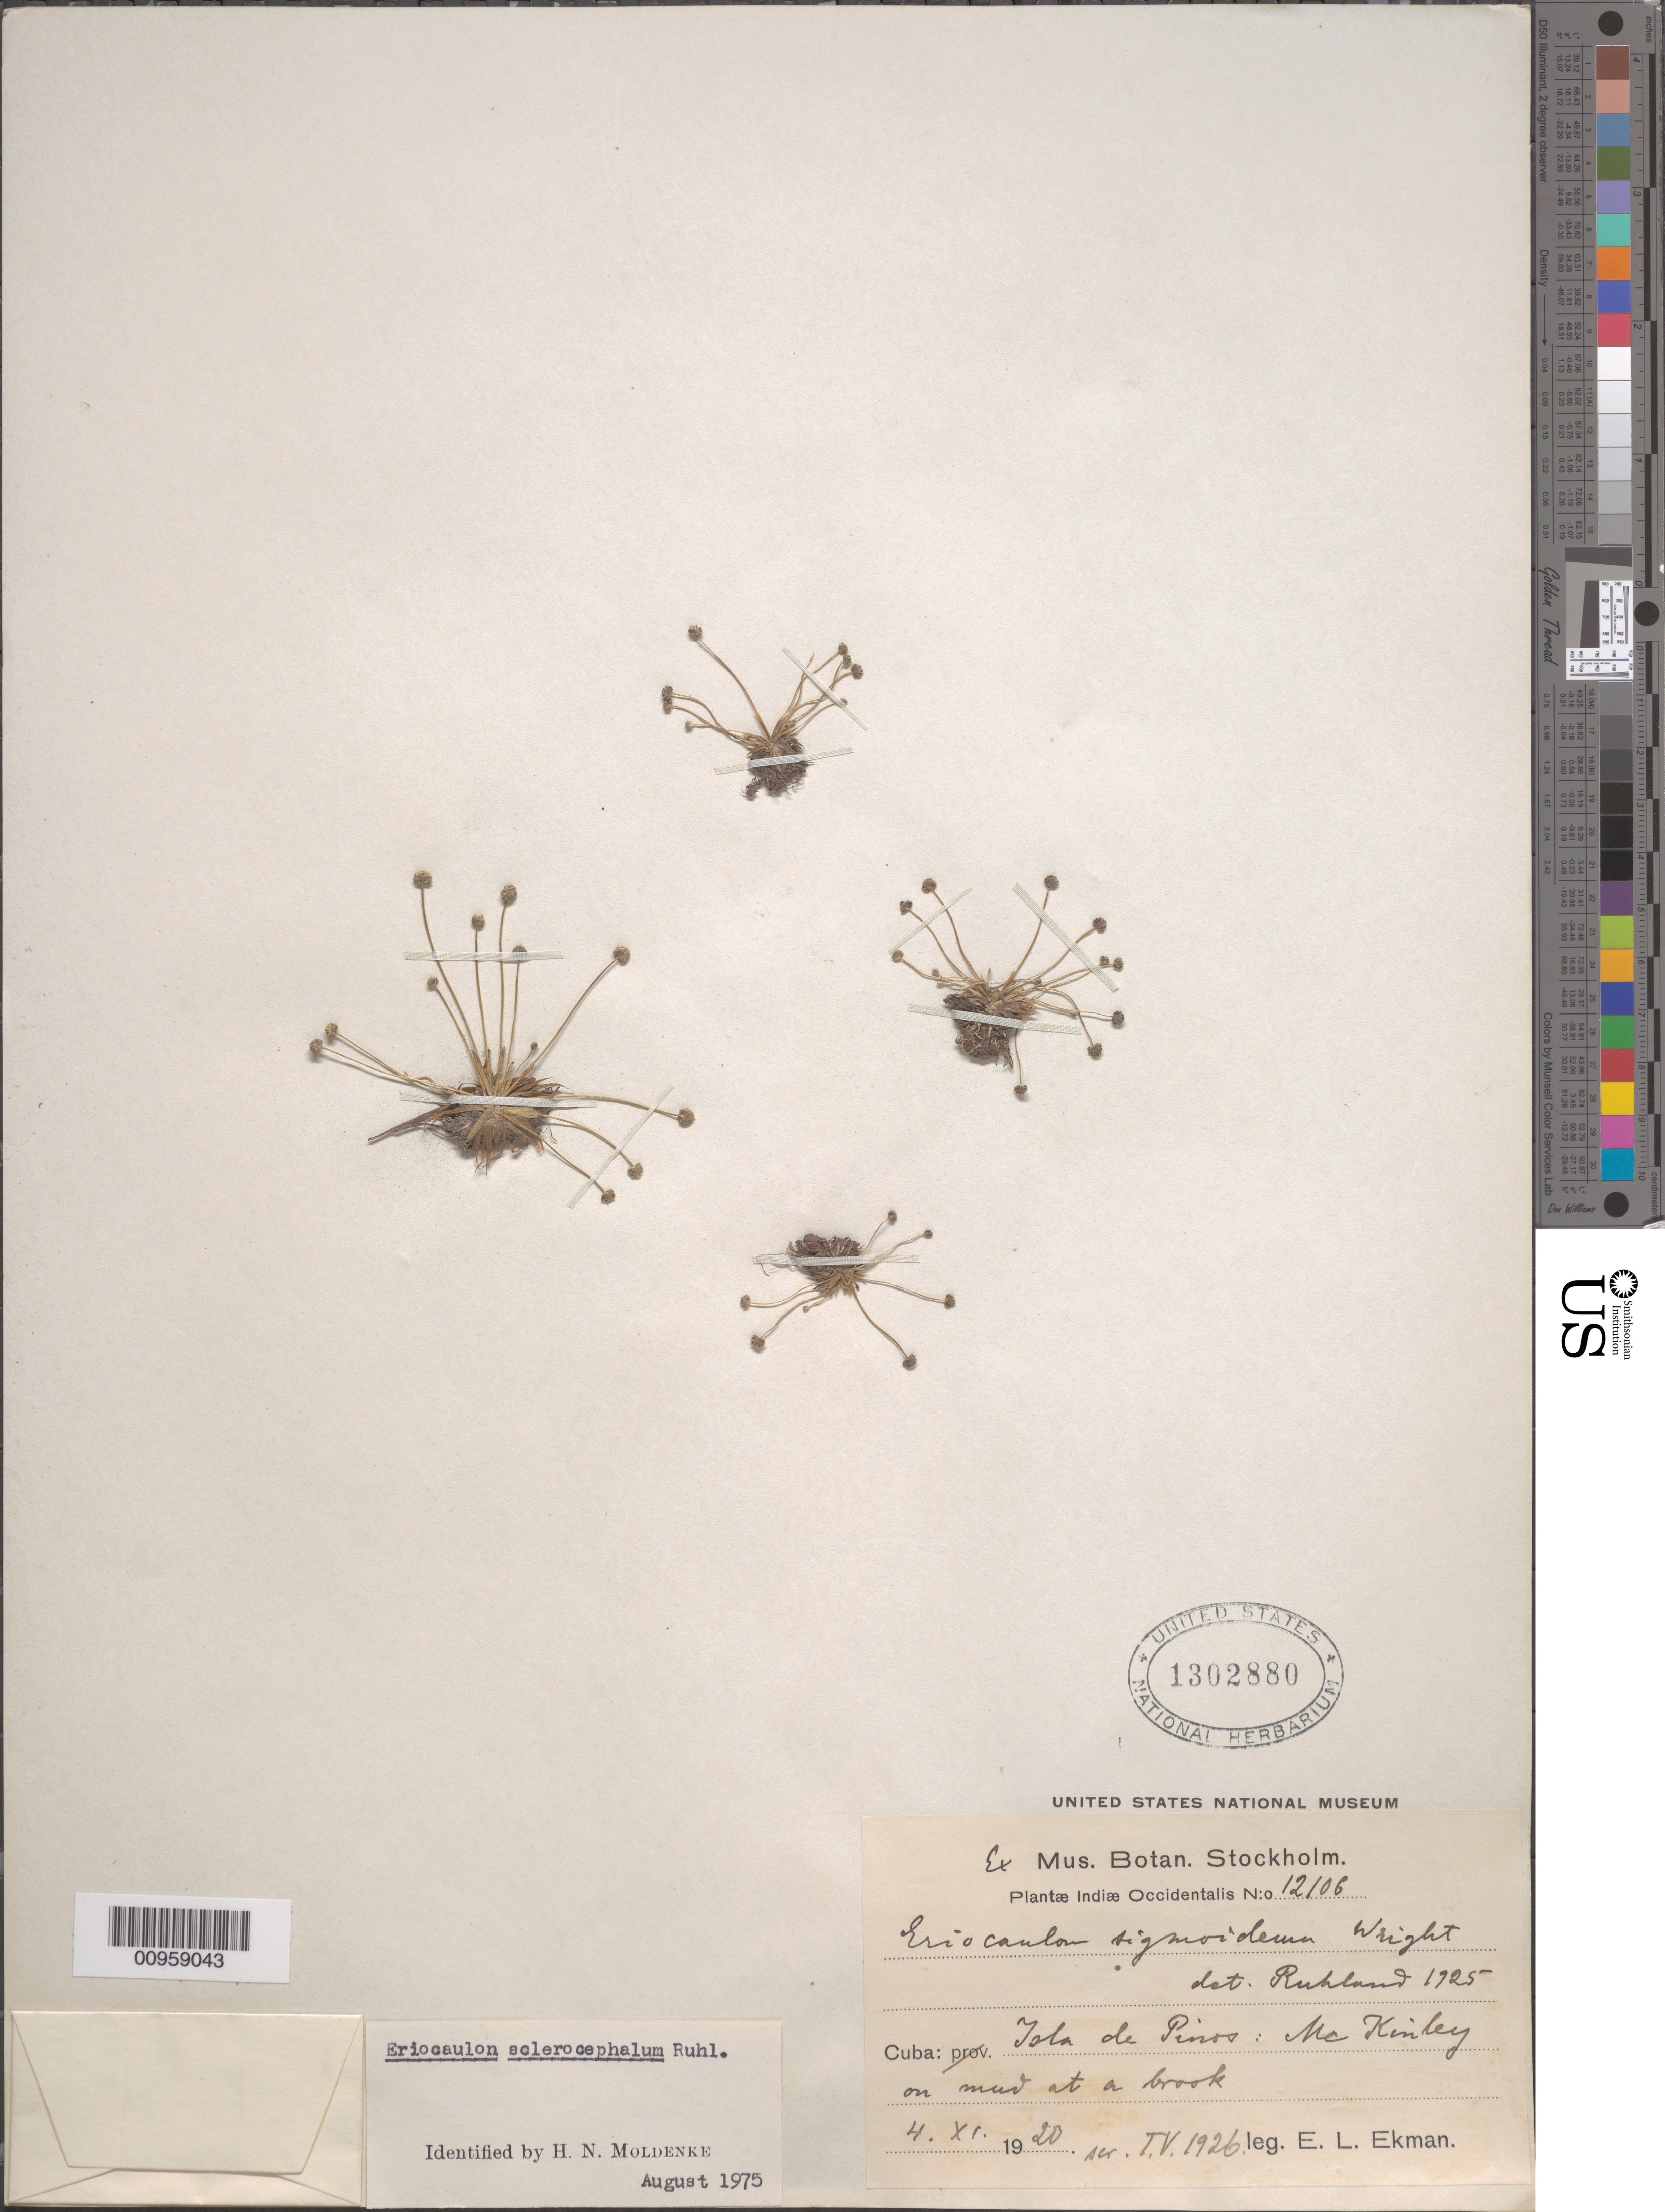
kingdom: Plantae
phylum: Tracheophyta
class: Liliopsida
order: Poales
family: Eriocaulaceae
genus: Eriocaulon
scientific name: Eriocaulon sclerocephalum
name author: Ruhland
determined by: Moldenke, H. N.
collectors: E. L. Ekman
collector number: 12106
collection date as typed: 04 Nov 1920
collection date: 1920-11-04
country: Cuba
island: Isla de la Juventud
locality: McKinley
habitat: On mud at a brook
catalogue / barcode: US 1302880